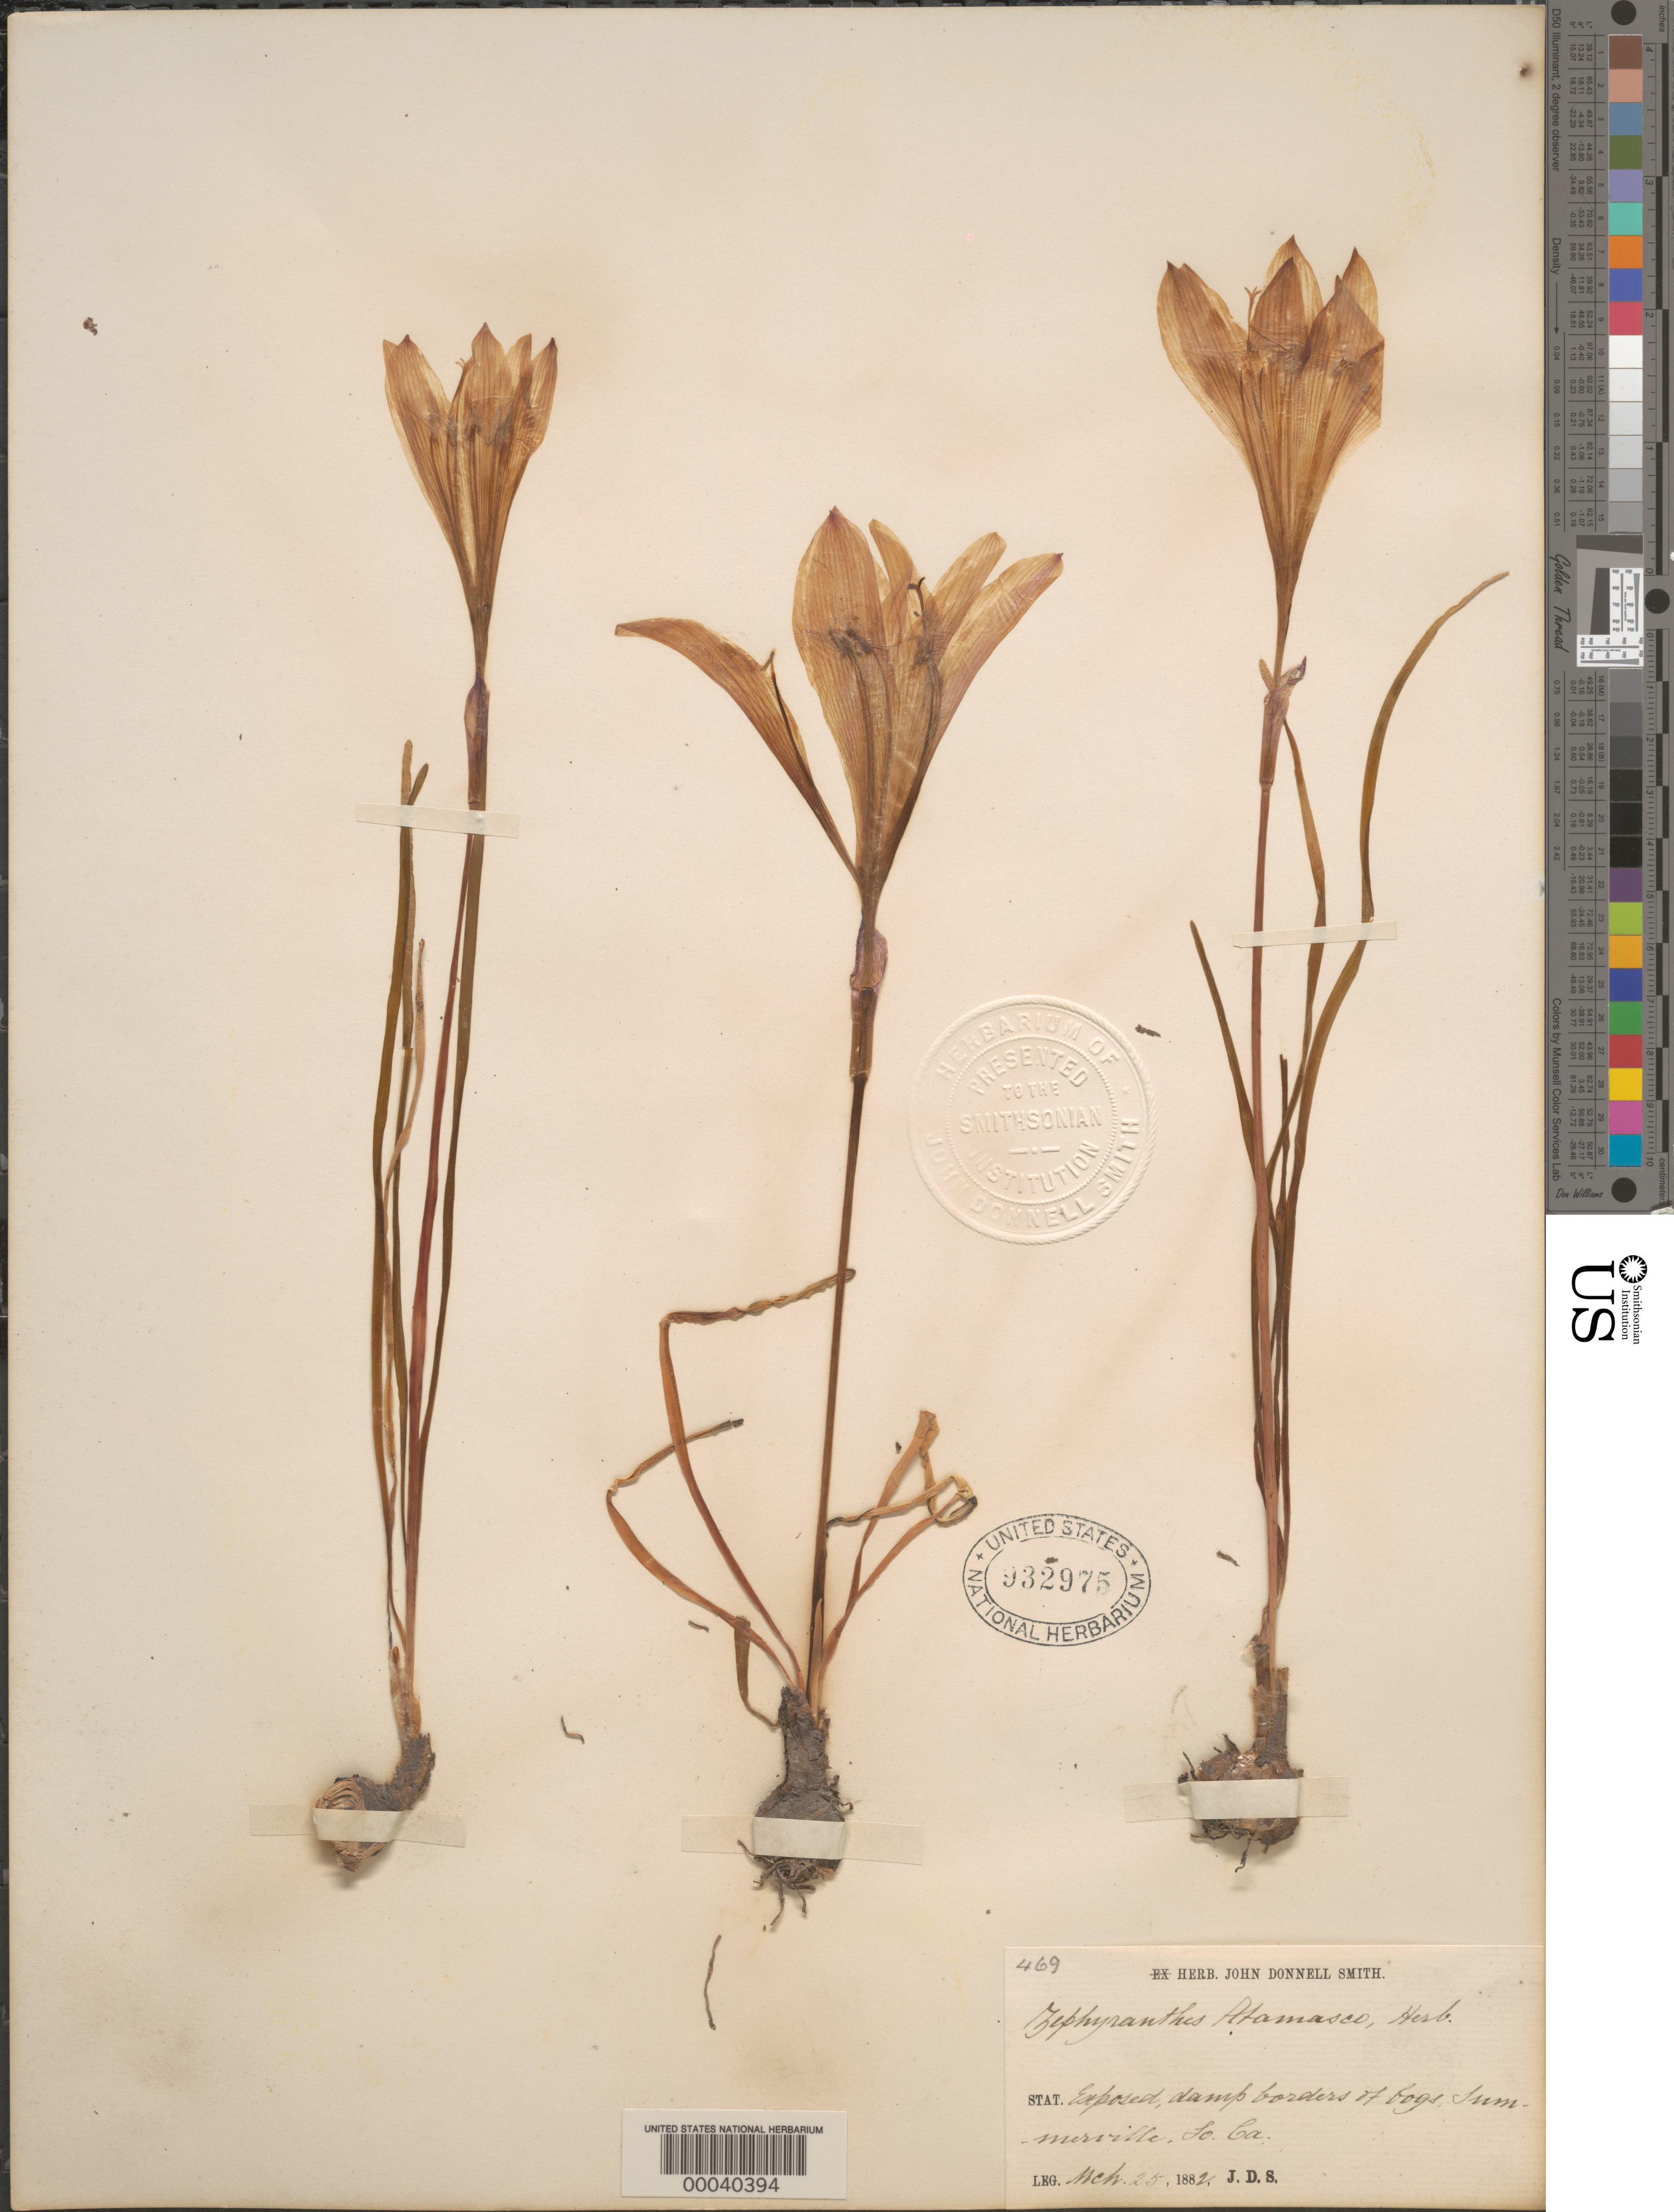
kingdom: Plantae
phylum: Tracheophyta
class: Liliopsida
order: Asparagales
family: Amaryllidaceae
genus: Zephyranthes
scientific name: Zephyranthes atamasco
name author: (L.) Herb.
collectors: J. Donnell Smith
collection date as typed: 25 Mar 1882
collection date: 1882-03-25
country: United States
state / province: Georgia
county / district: Chattooga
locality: Summerville. [state recorded originally as south carolina.]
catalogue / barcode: US 932975